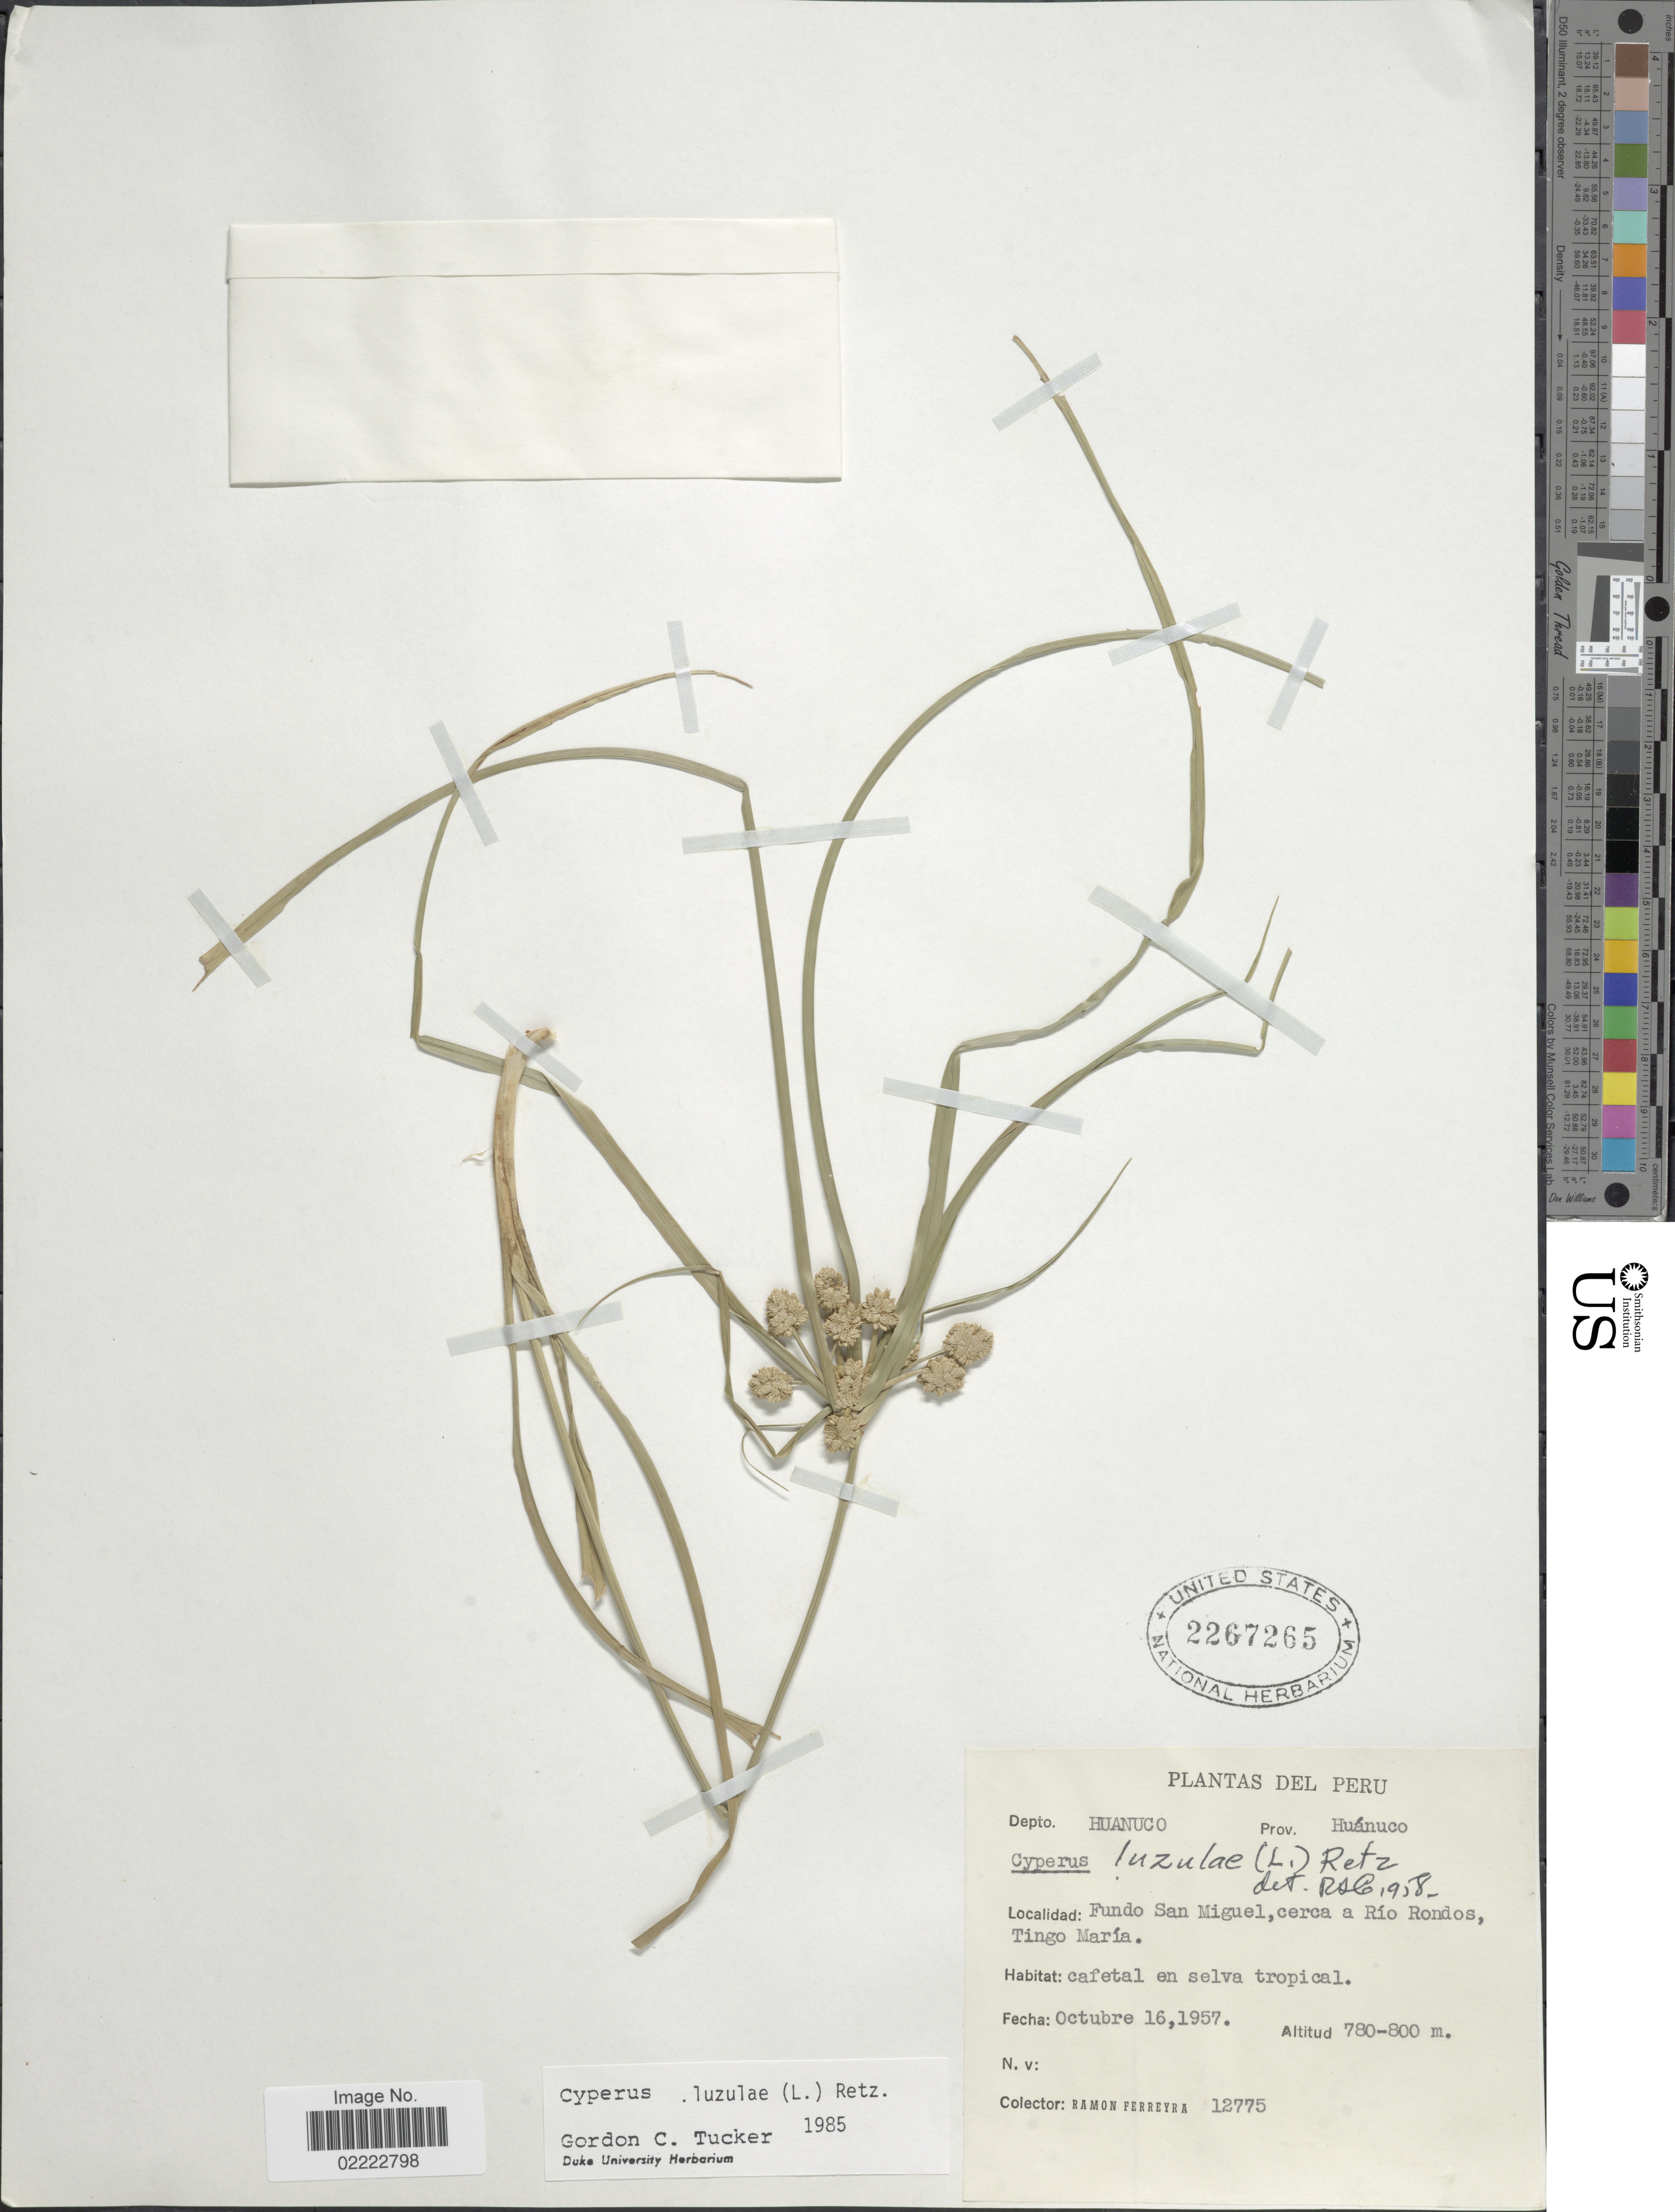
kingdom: Plantae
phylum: Tracheophyta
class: Liliopsida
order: Poales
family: Cyperaceae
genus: Cyperus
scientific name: Cyperus luzulae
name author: (L.) Rottb. ex Retz.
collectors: R. A. Ferreyra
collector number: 12775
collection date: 1957-10-16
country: Peru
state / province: Huánuco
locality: Depto. Huanuco, Prov. Huánuco, Fundo San Miguel, cerca a Río Rondos, Tingo María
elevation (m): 780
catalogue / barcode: US 2267265